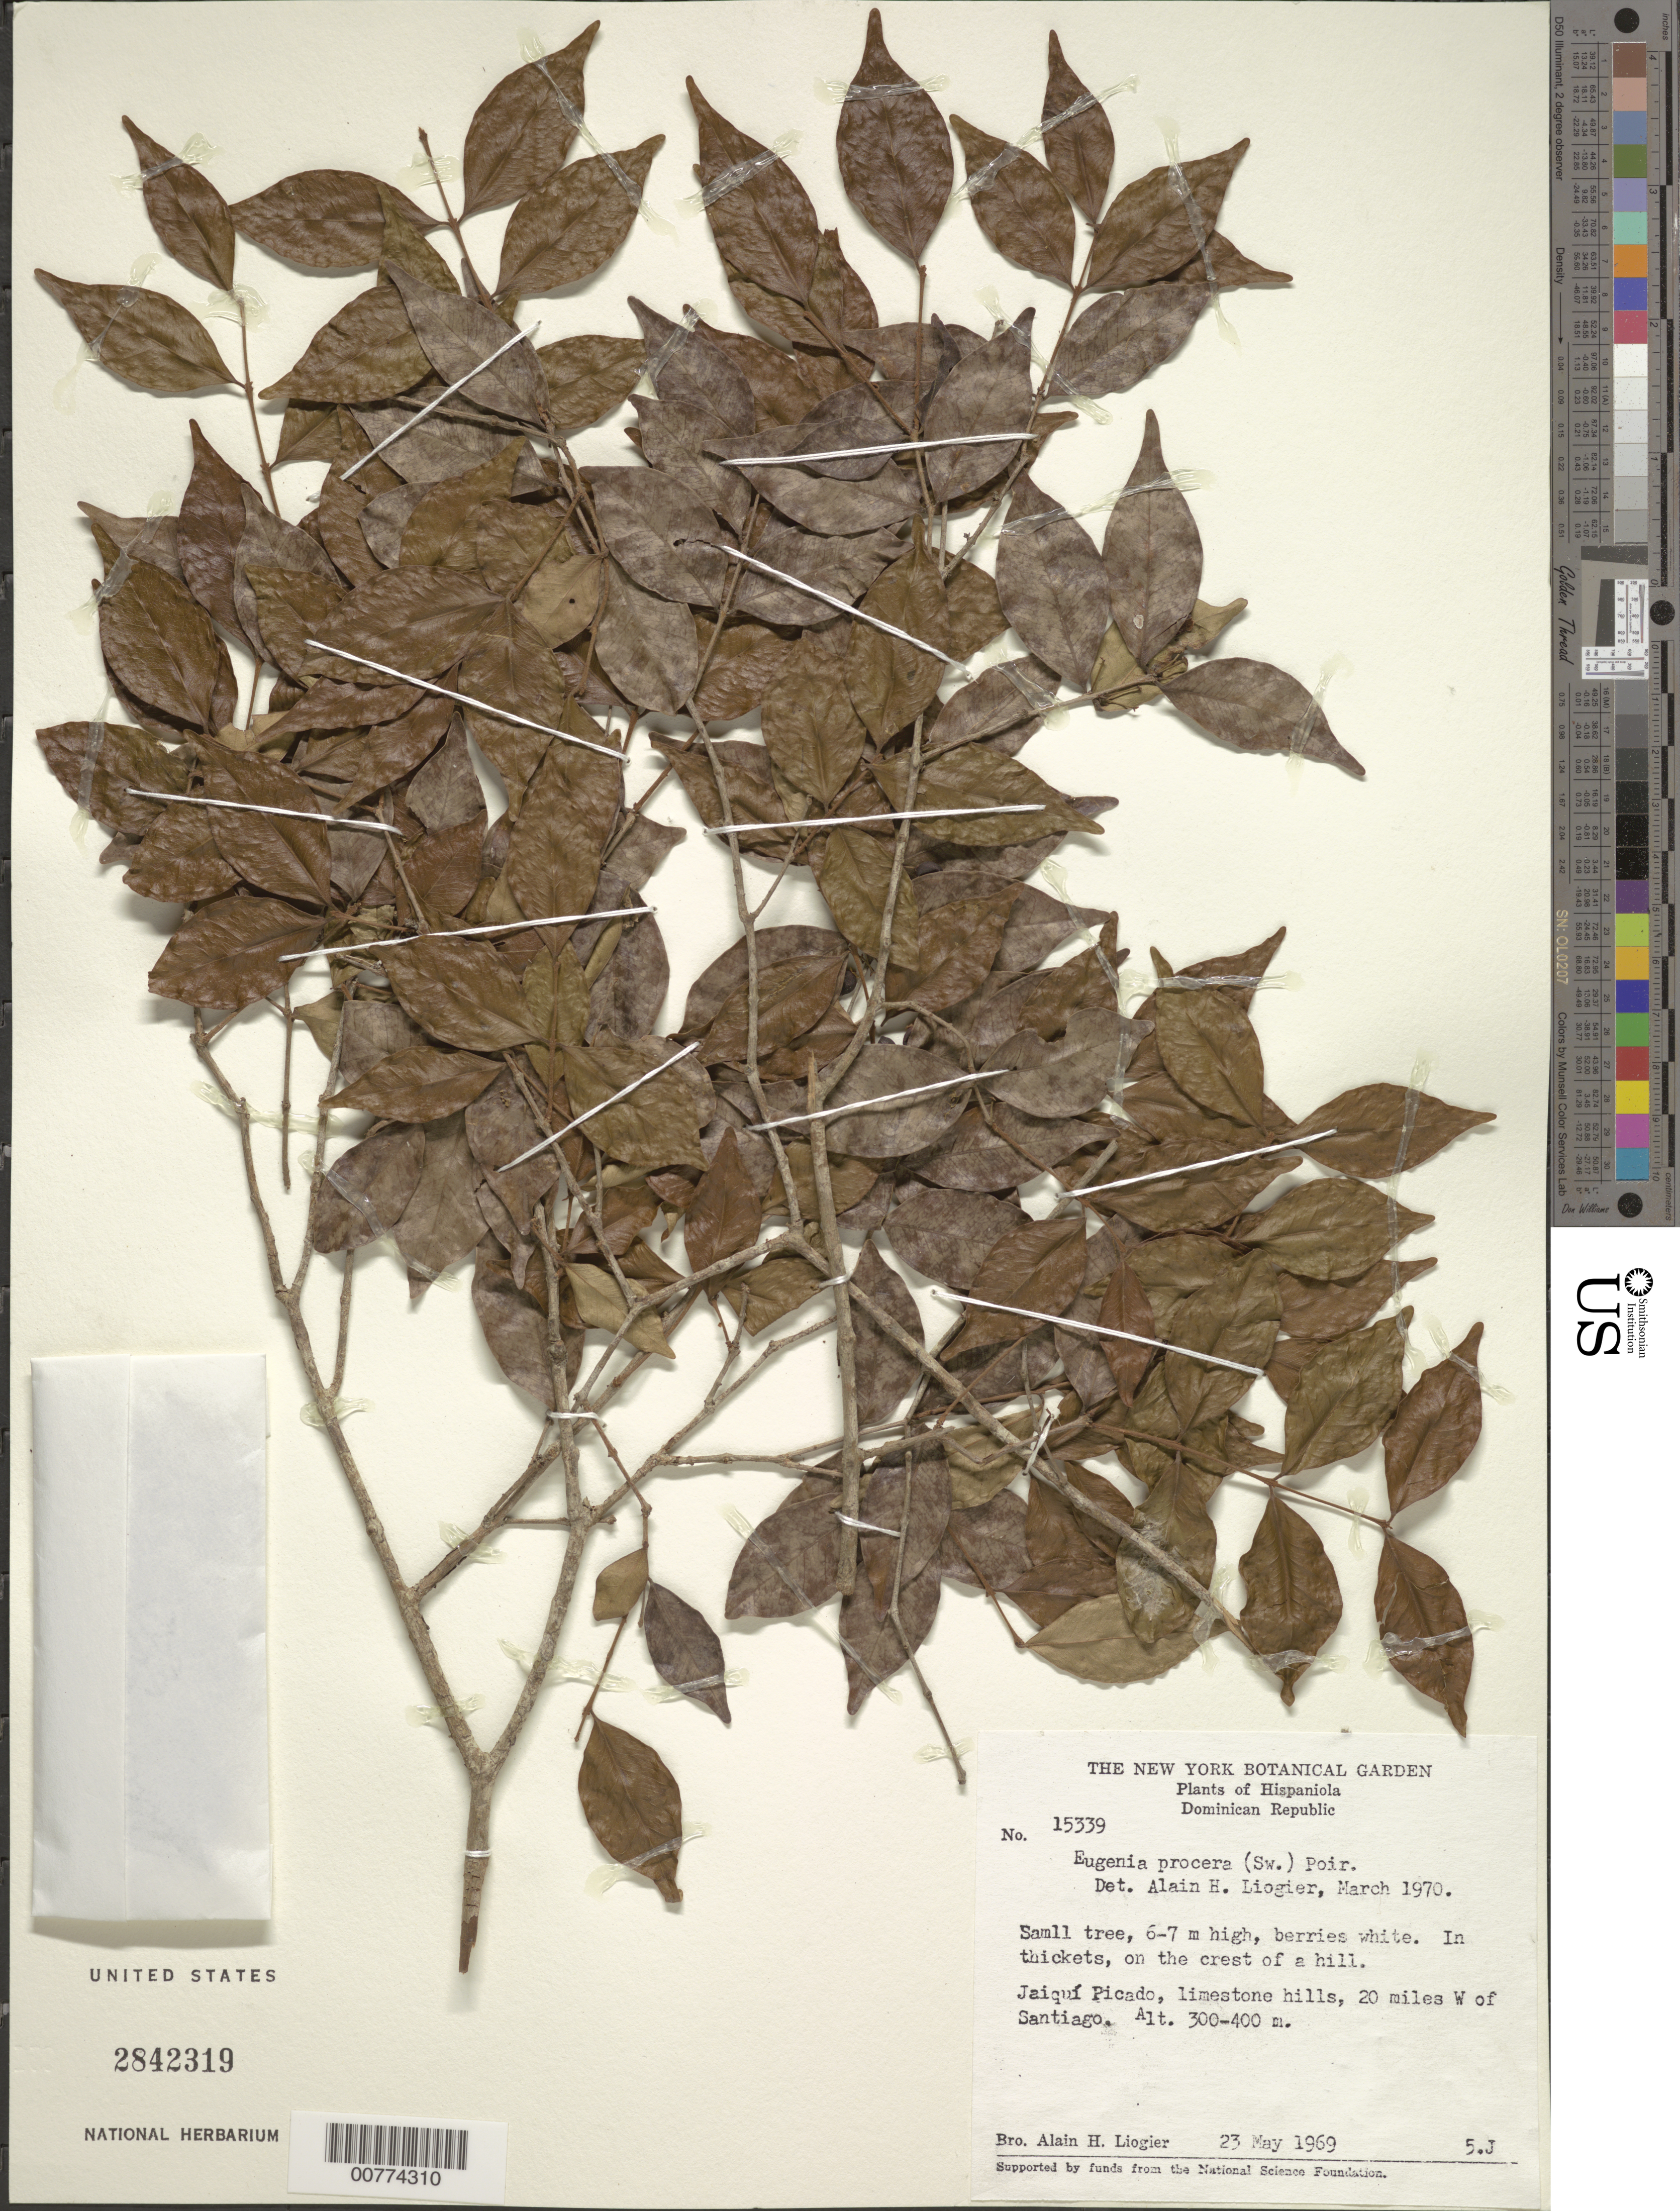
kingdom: Plantae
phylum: Tracheophyta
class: Magnoliopsida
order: Myrtales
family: Myrtaceae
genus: Eugenia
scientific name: Eugenia procera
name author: (Sw.) Poir.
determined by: Liogier, Alain H.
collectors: A. H. Liogier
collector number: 15339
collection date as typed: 23 May 1969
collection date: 1969-05-23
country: Dominican Republic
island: Hispaniola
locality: Jaiquí Picado, 20 miles W of Santiago.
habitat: Limestone hills, in thickets, on the crest of a hill.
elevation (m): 300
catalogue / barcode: US 2842319